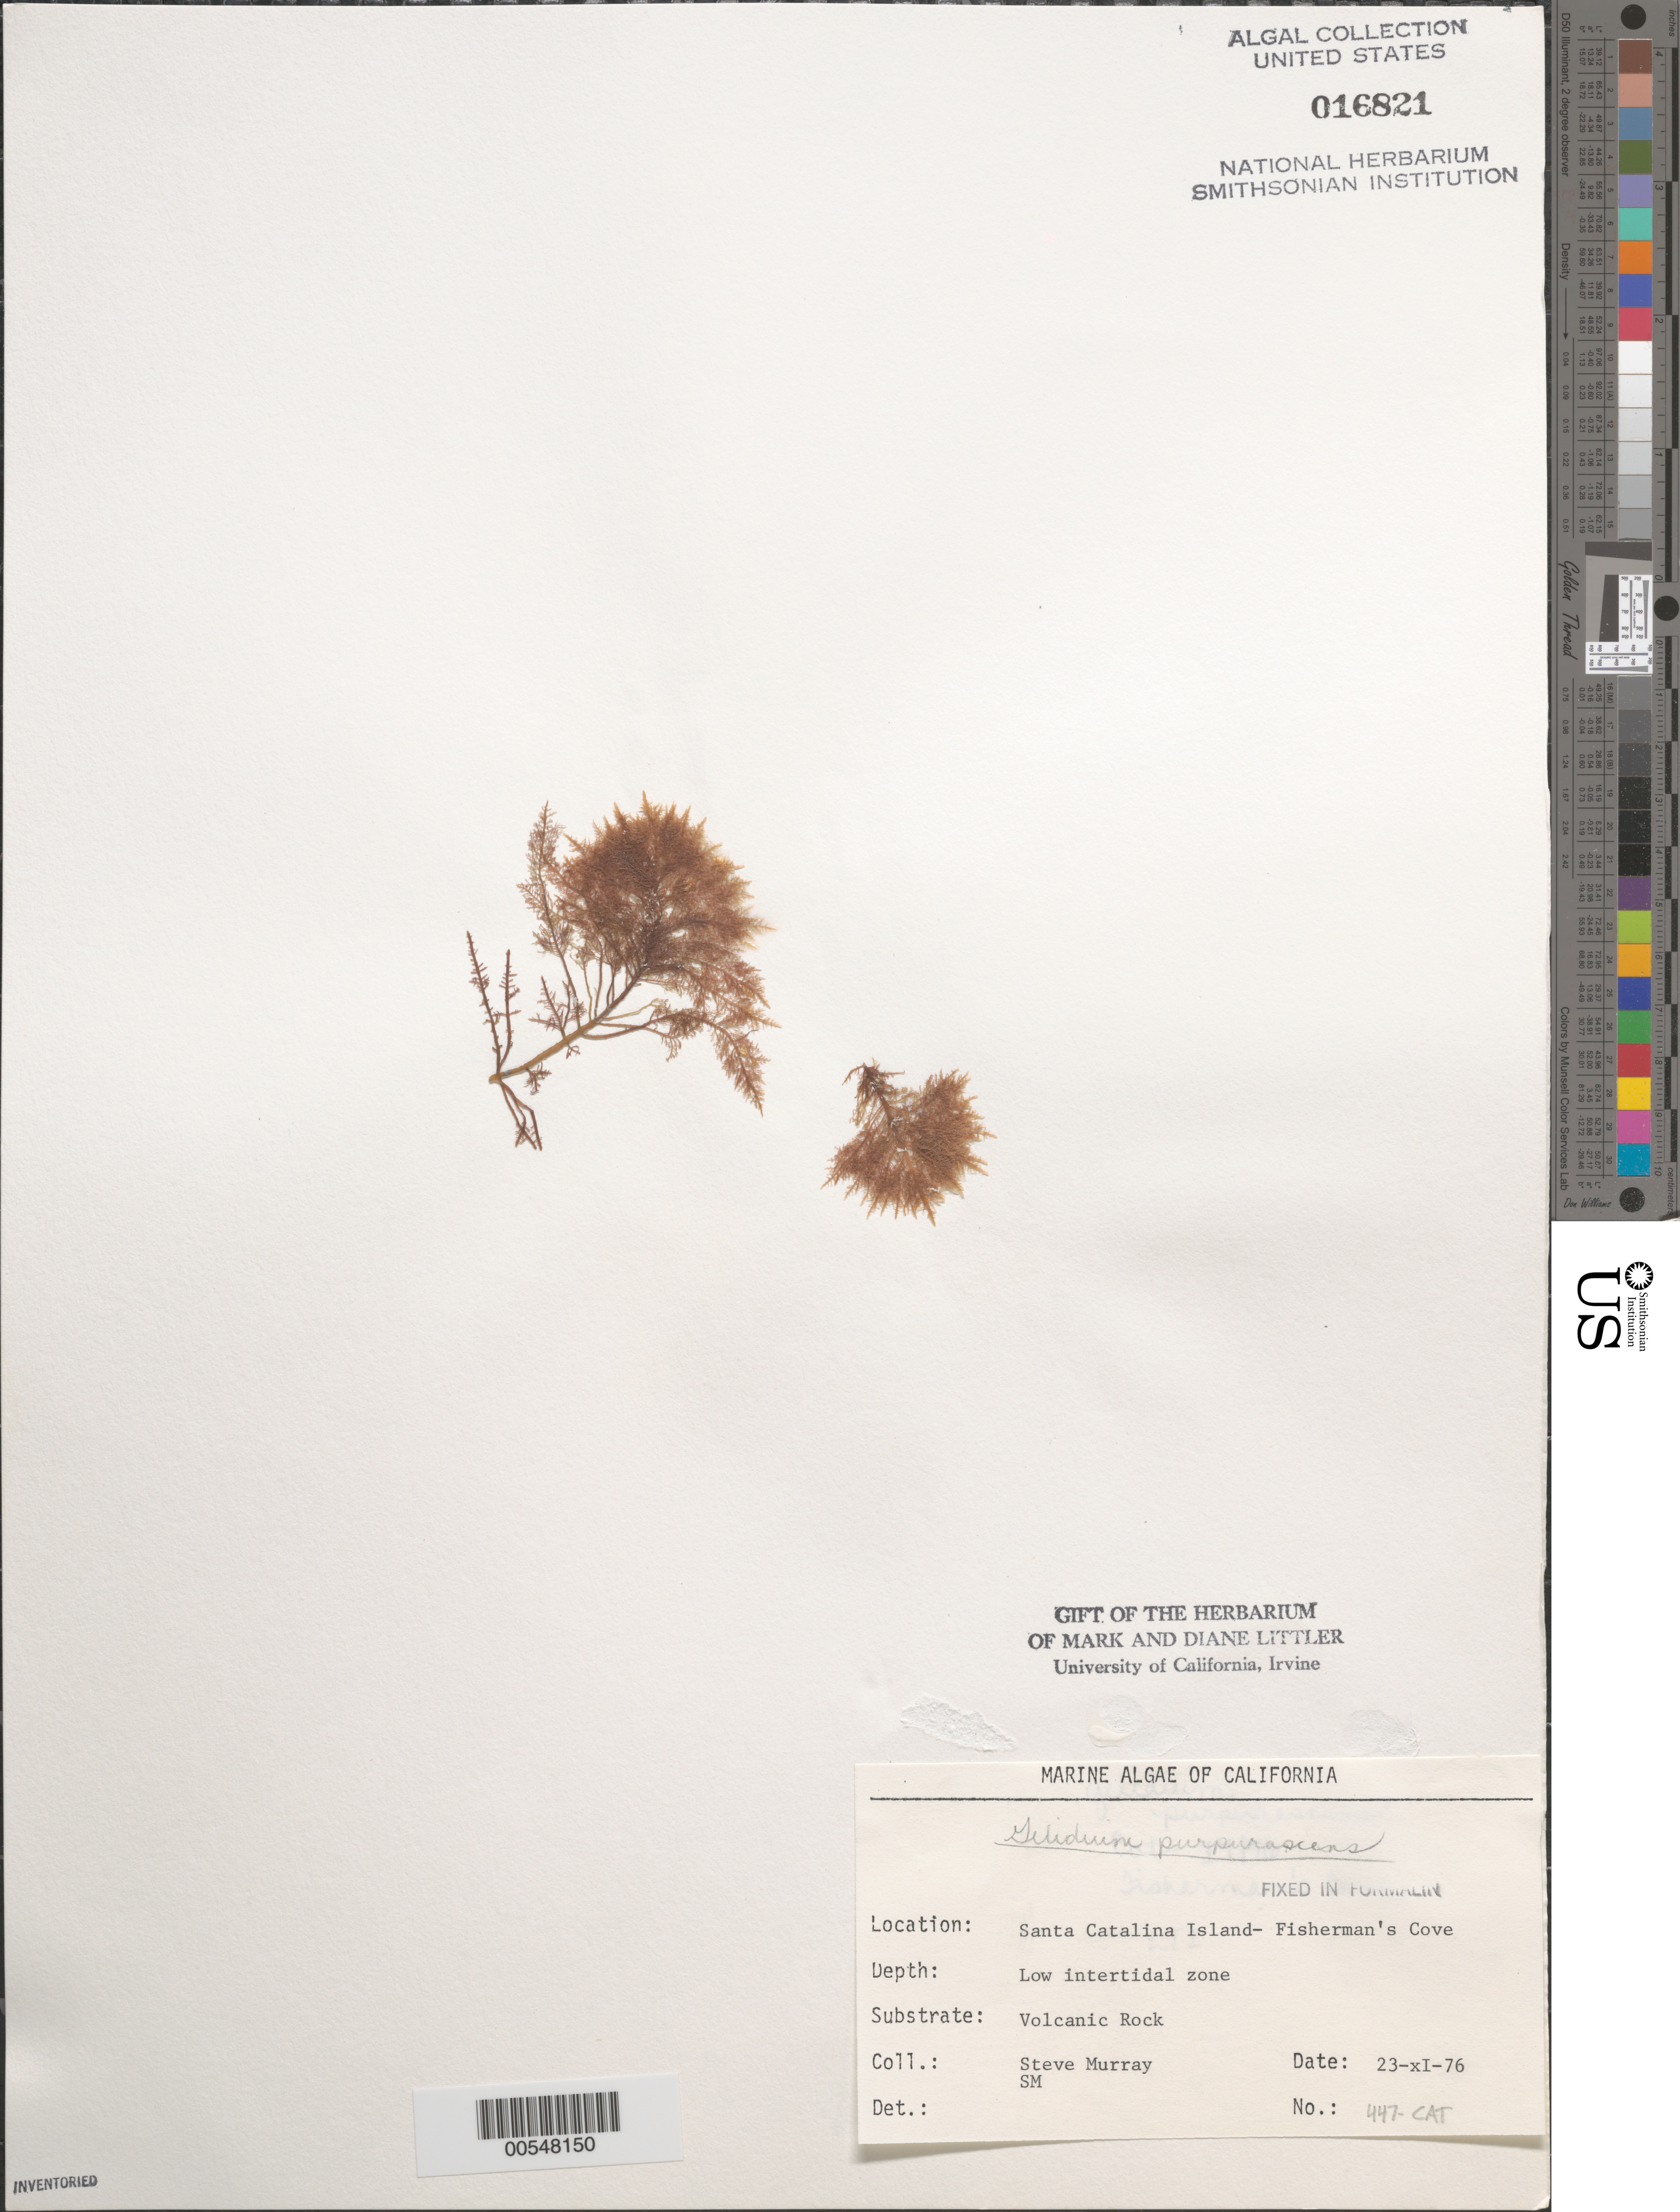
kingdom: Plantae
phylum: Rhodophyta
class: Florideophyceae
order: Gelidiales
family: Gelidiaceae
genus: Gelidium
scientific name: Gelidium purpurascens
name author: N.L. Gardner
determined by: Murray, S. N.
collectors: S. N. Murray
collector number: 447-cat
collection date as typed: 23 Nov 1976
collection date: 1976-11-23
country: United States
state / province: California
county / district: Los Angeles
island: Santa Catalina Island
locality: Fishermen Cove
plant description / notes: BLM-SOCALBIGHT Rocky Intertidal Survey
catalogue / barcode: US 16821